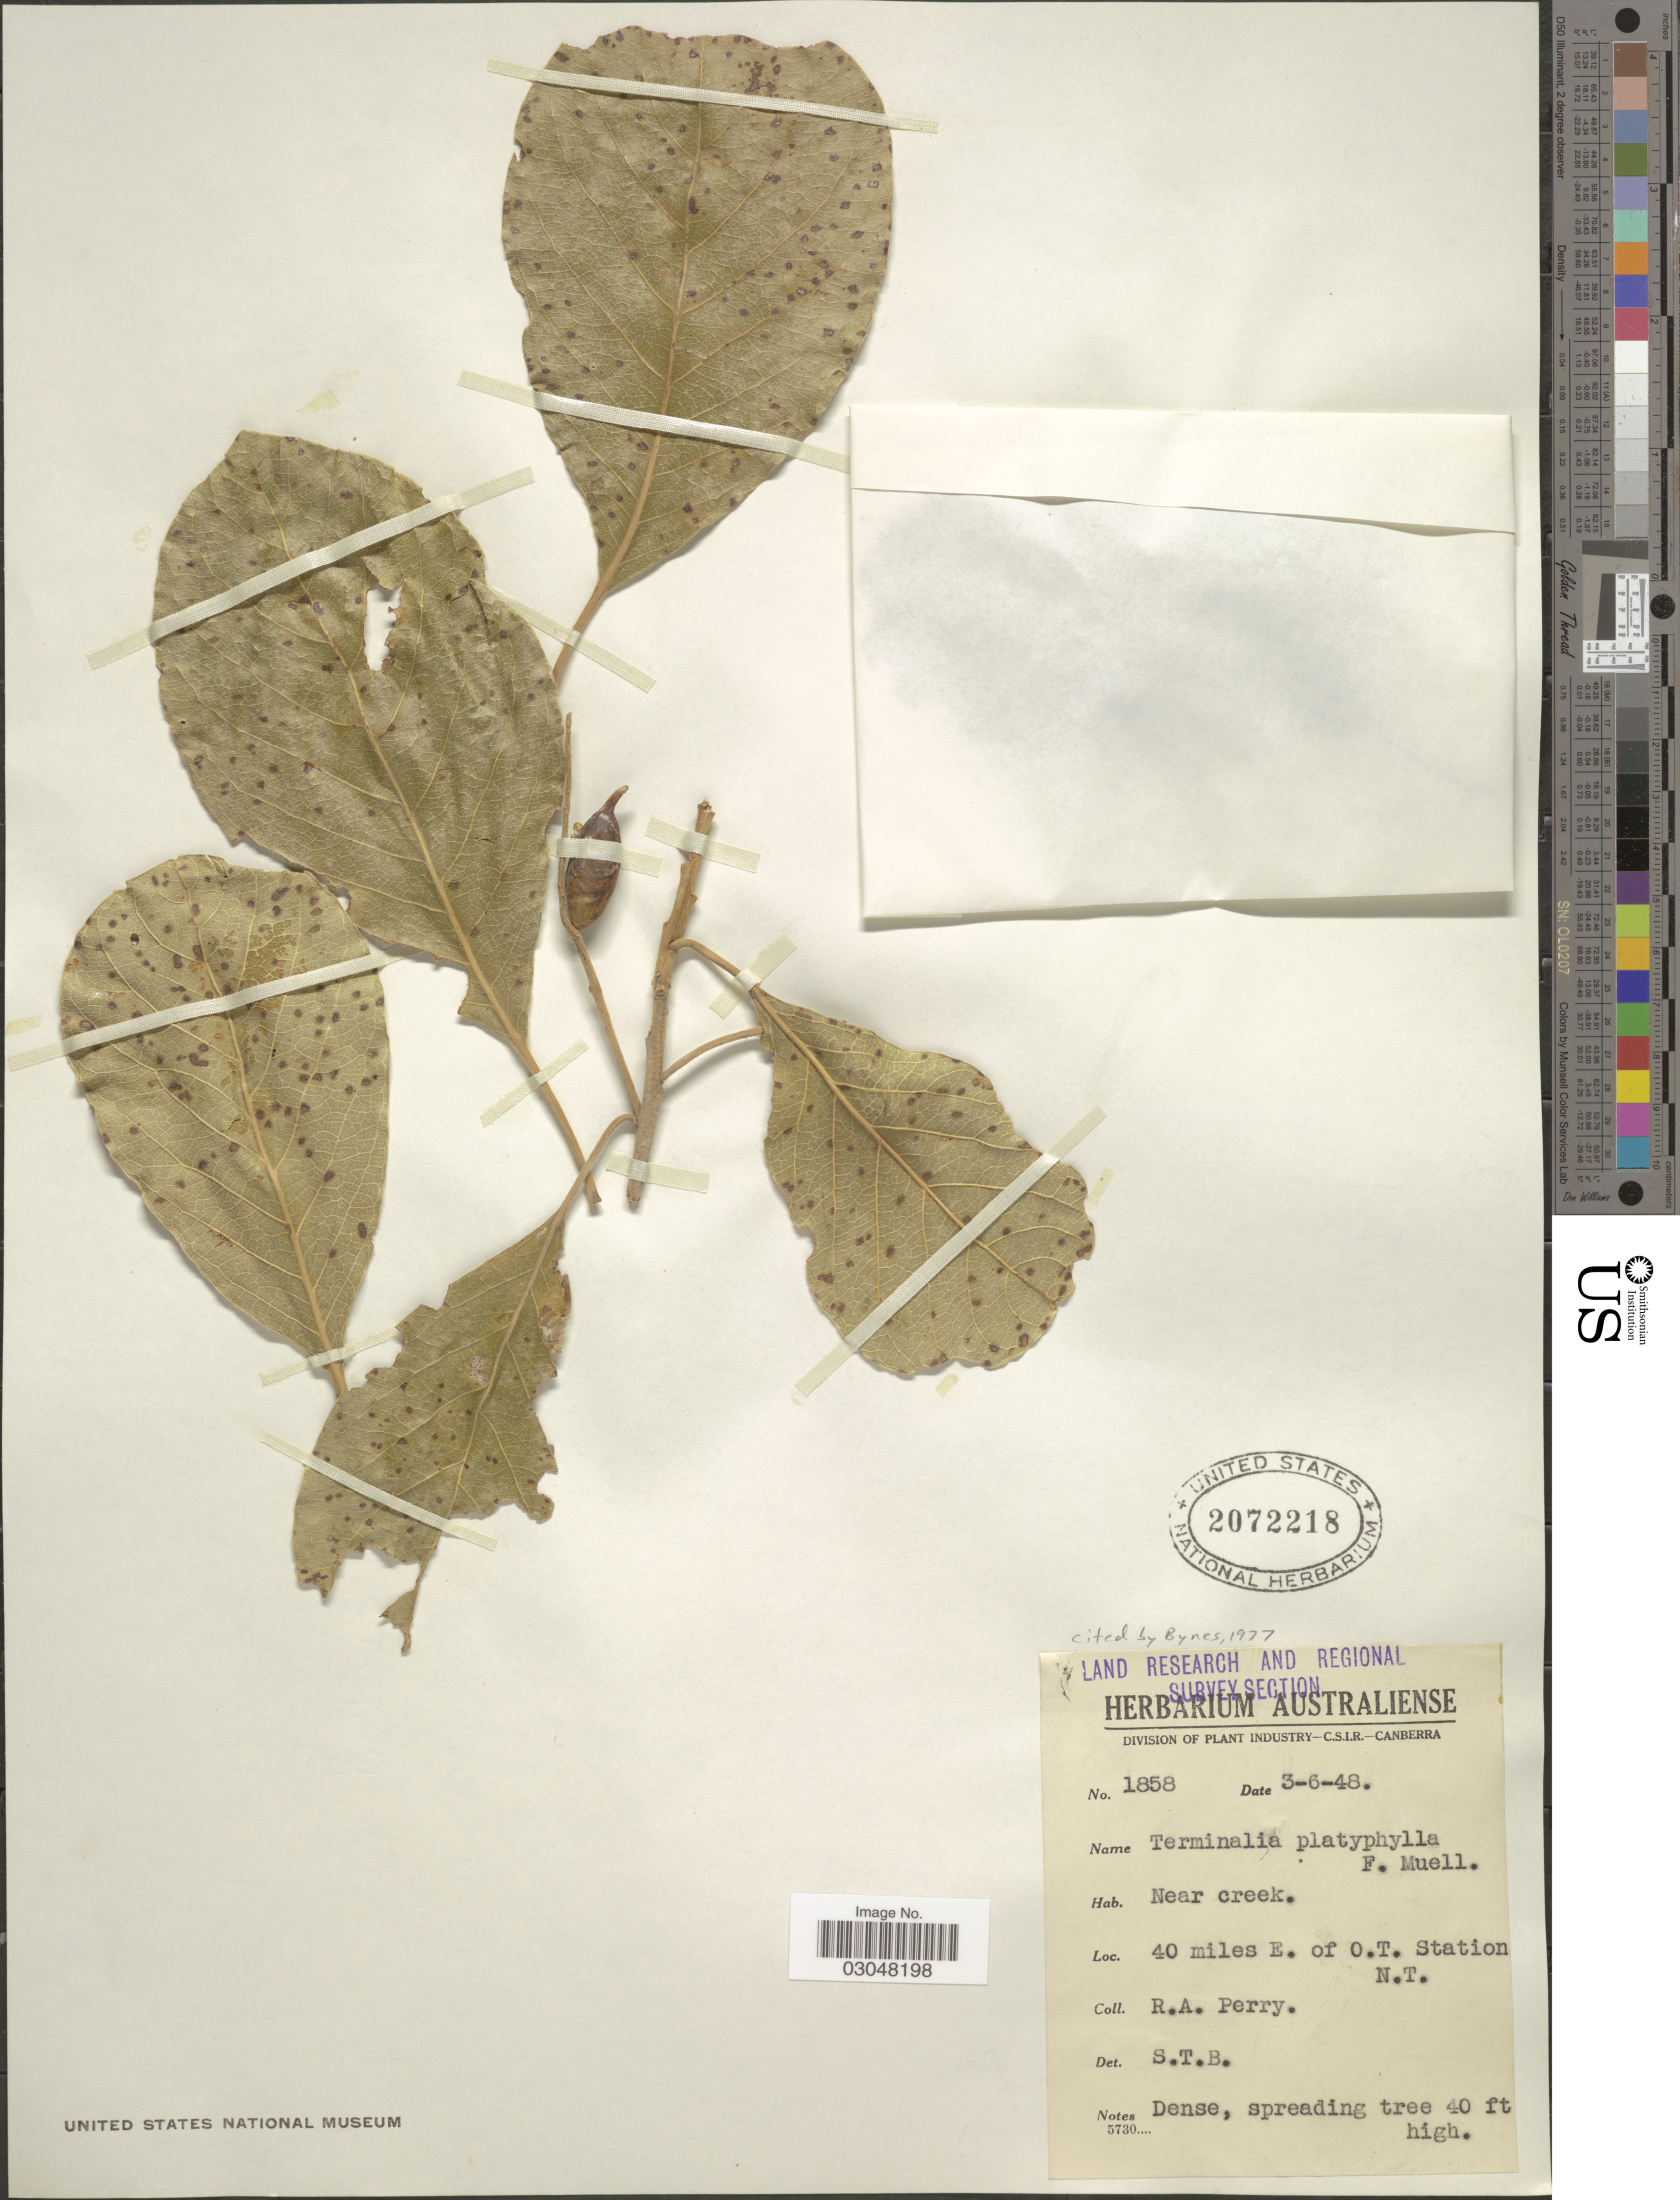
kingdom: Plantae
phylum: Tracheophyta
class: Magnoliopsida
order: Myrtales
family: Combretaceae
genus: Terminalia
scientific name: Terminalia platyphylla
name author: F. Muell.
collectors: Perry, R. A.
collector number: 1858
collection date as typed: Transcribed d/m/y: 3/6/48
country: Australia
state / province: Northern Territory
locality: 40 miles E. of O.T. Station N.T.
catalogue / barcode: US 2072218